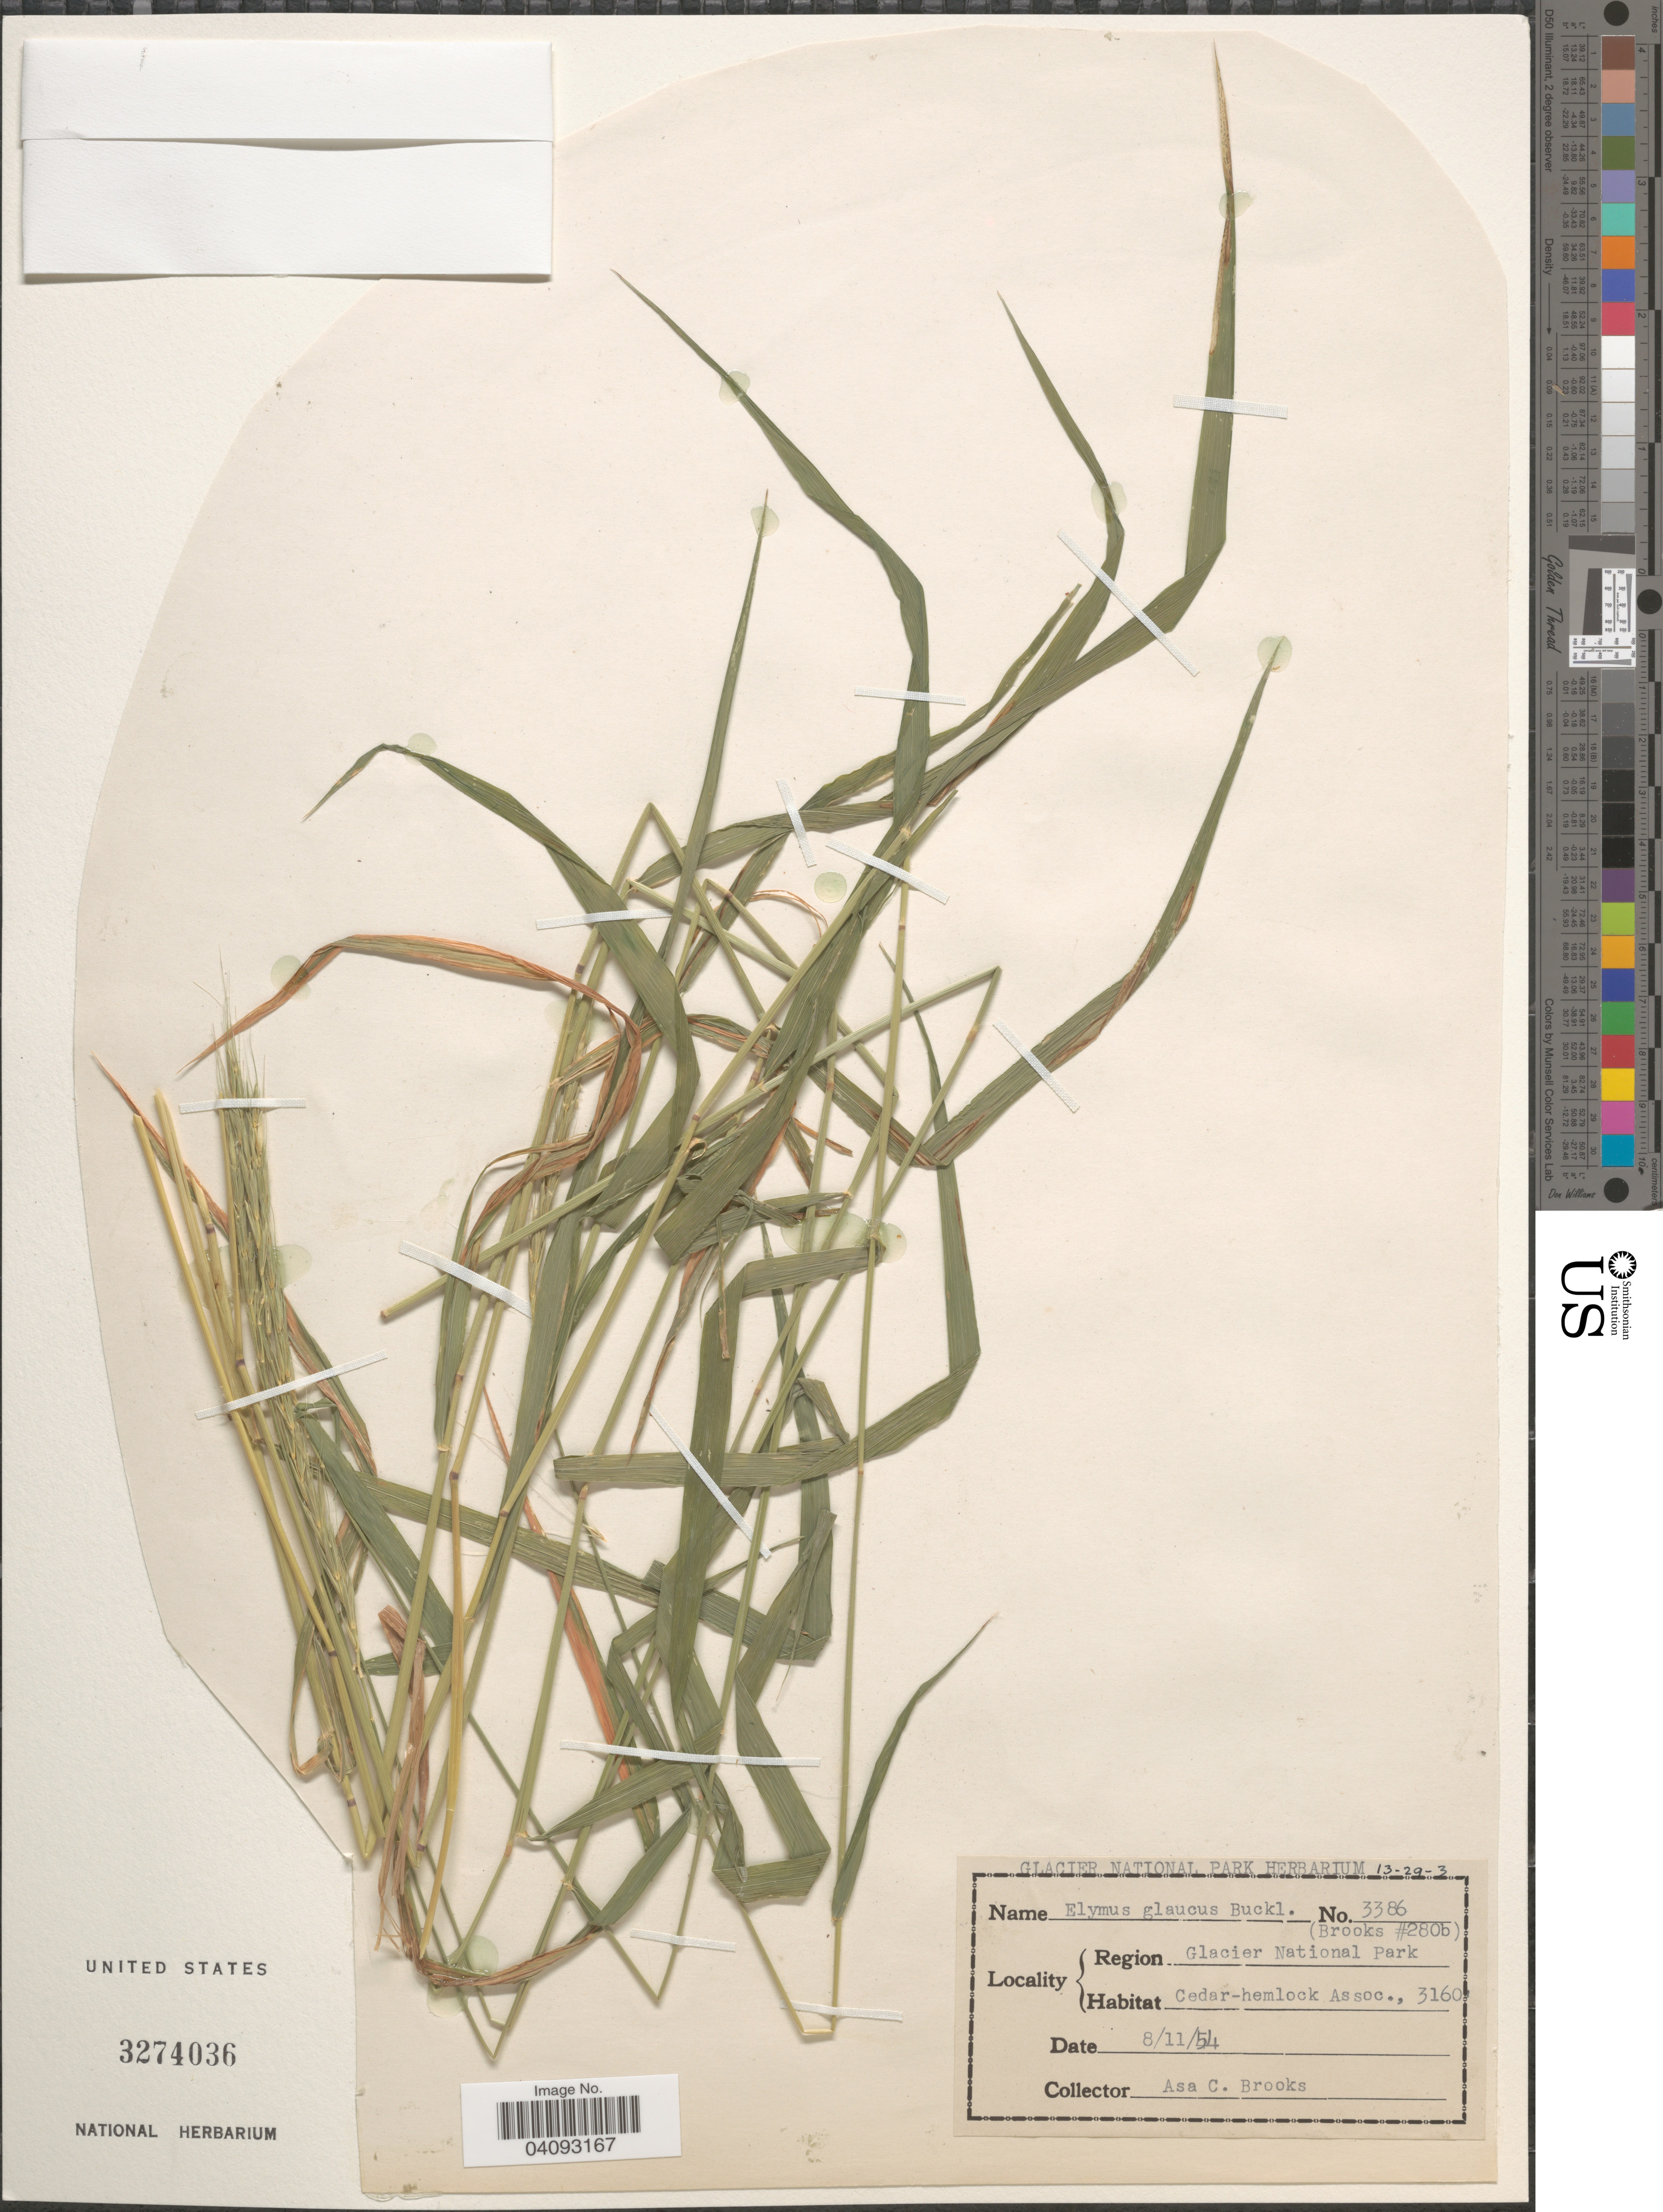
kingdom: Plantae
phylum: Tracheophyta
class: Liliopsida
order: Poales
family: Poaceae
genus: Elymus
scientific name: Elymus glaucus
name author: Buckley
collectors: A. Brooks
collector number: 3386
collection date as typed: Transcribed d/m/y: 11/8/54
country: United States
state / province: Montana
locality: Region Glacier National Park.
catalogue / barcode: US 3274036